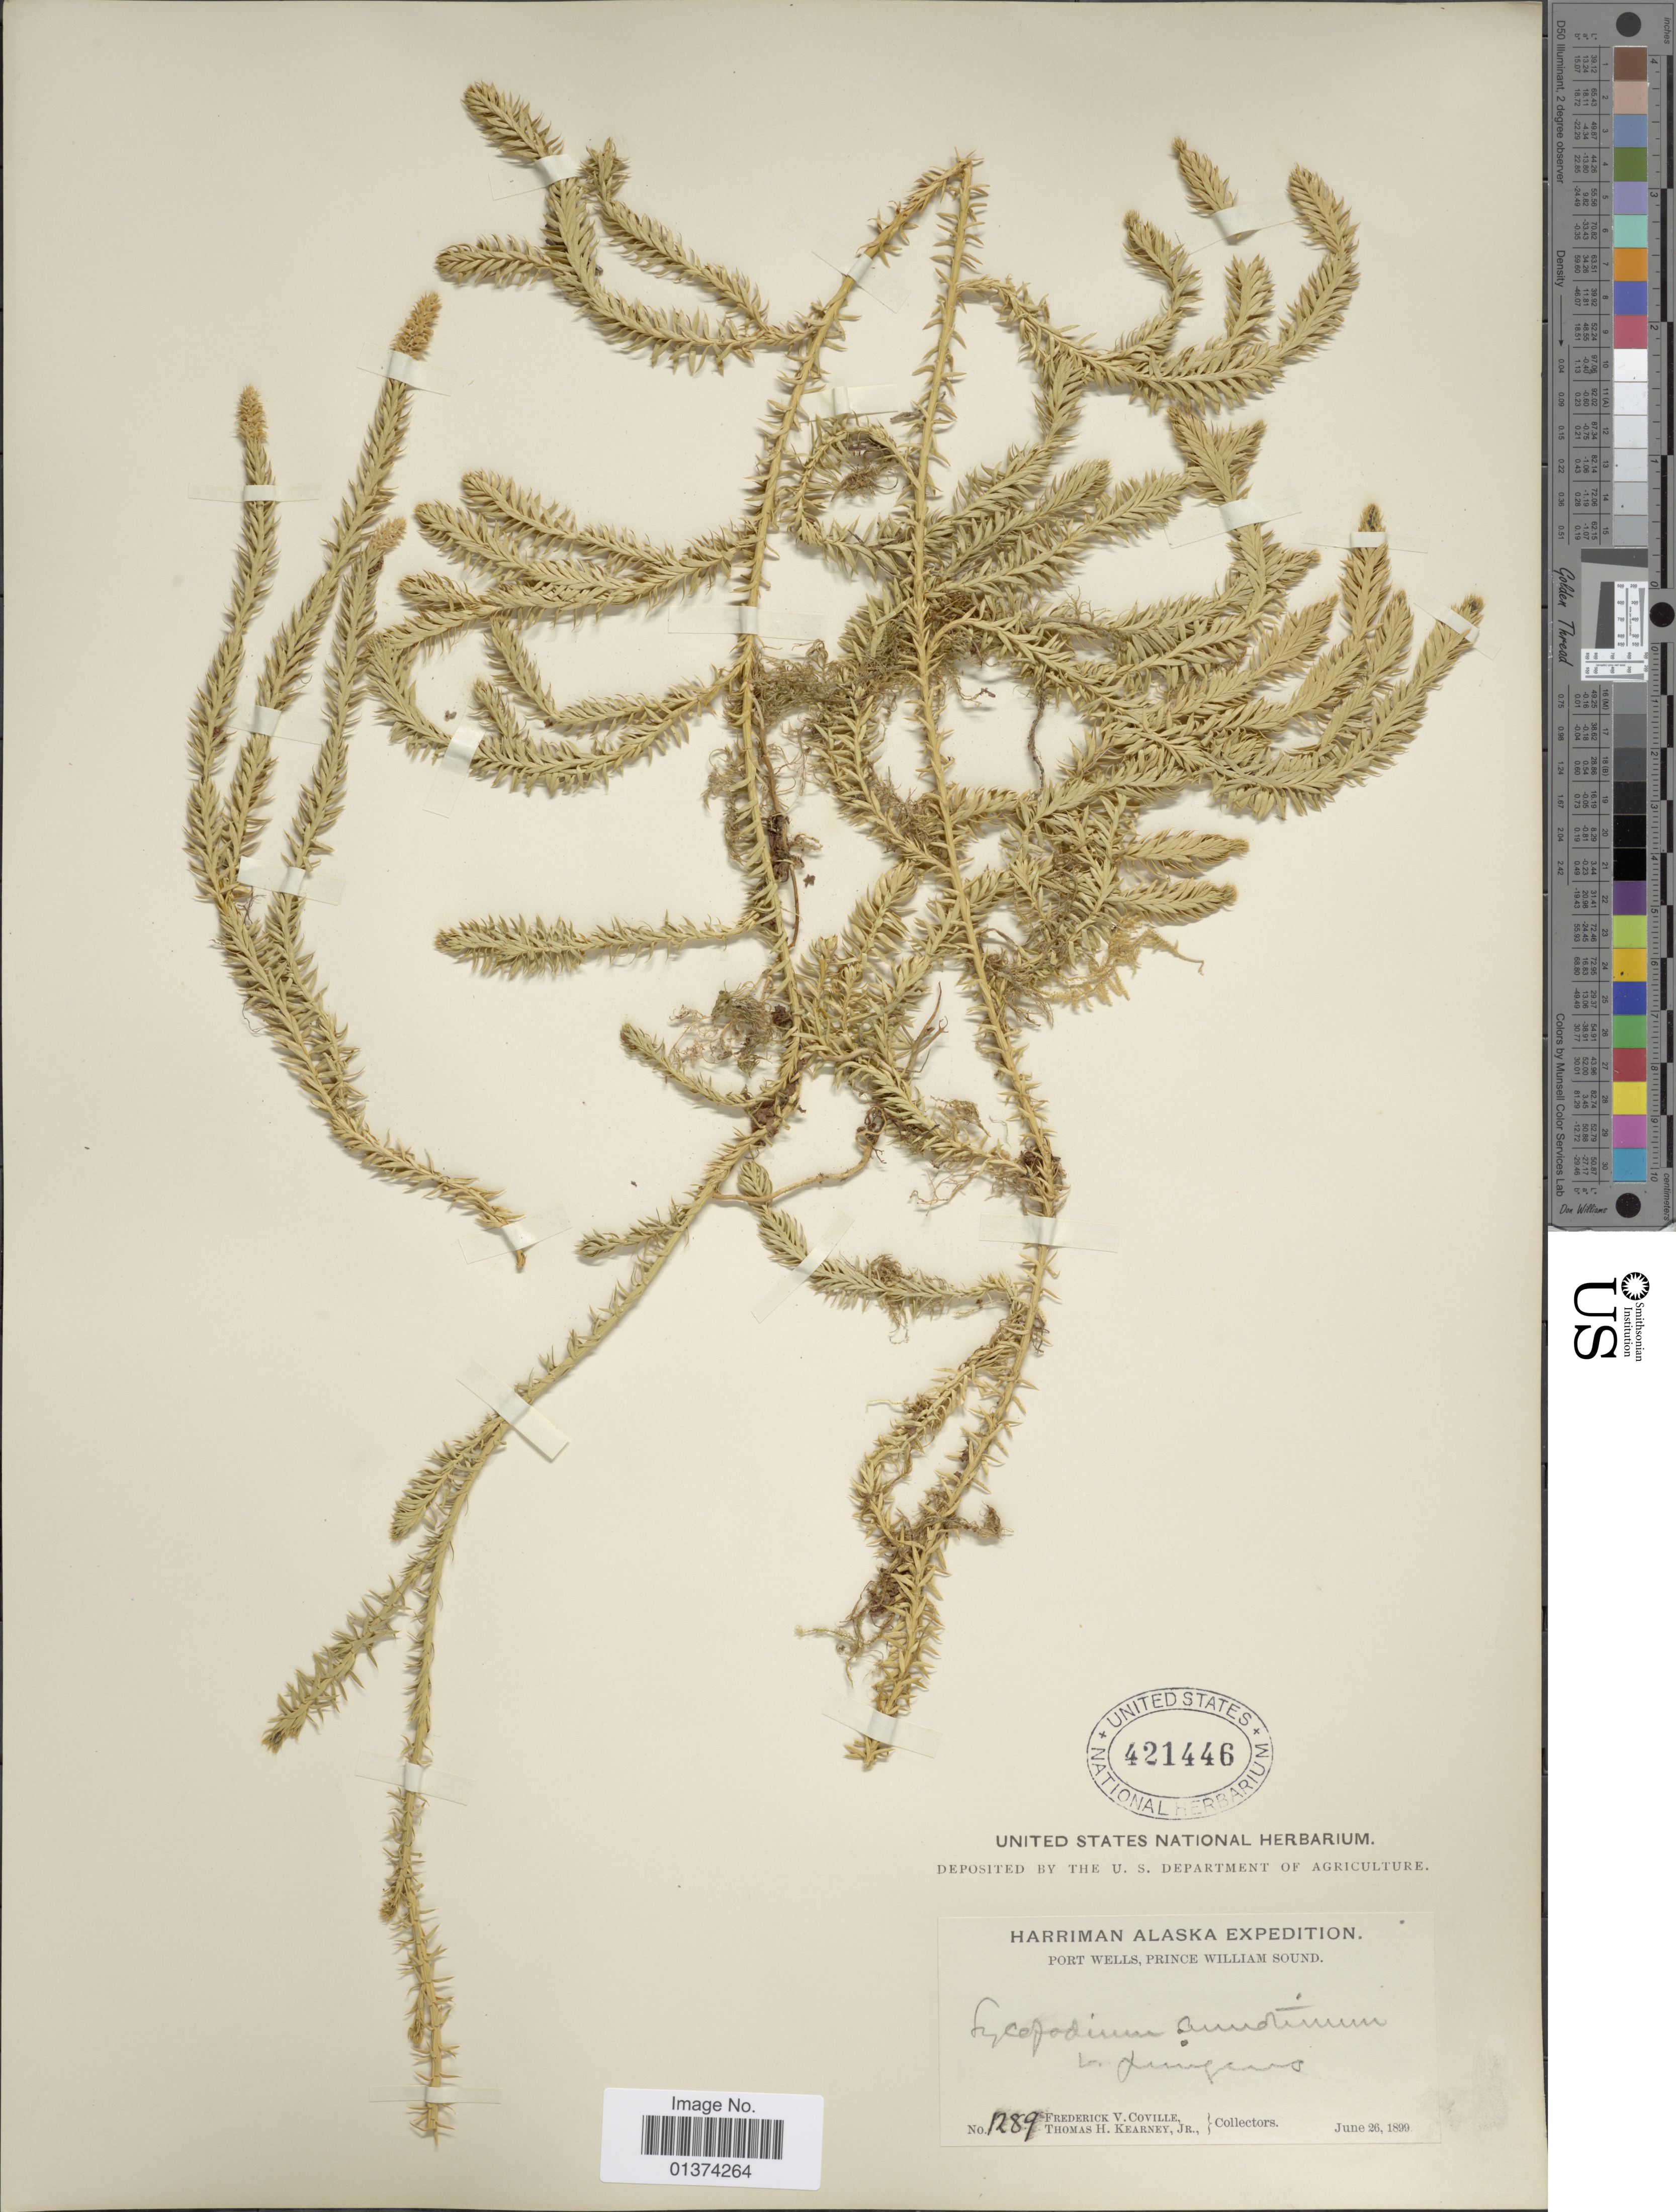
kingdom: Plantae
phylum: Tracheophyta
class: Lycopodiopsida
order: Lycopodiales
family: Lycopodiaceae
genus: Spinulum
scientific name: Spinulum annotinum subsp. annotinum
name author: (L.) A. Haines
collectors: F. V. Coville & T. H. Kearney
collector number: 1289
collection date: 1899-06-26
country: United States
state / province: Alaska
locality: Port Wells, Prince William Sound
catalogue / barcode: US 421446